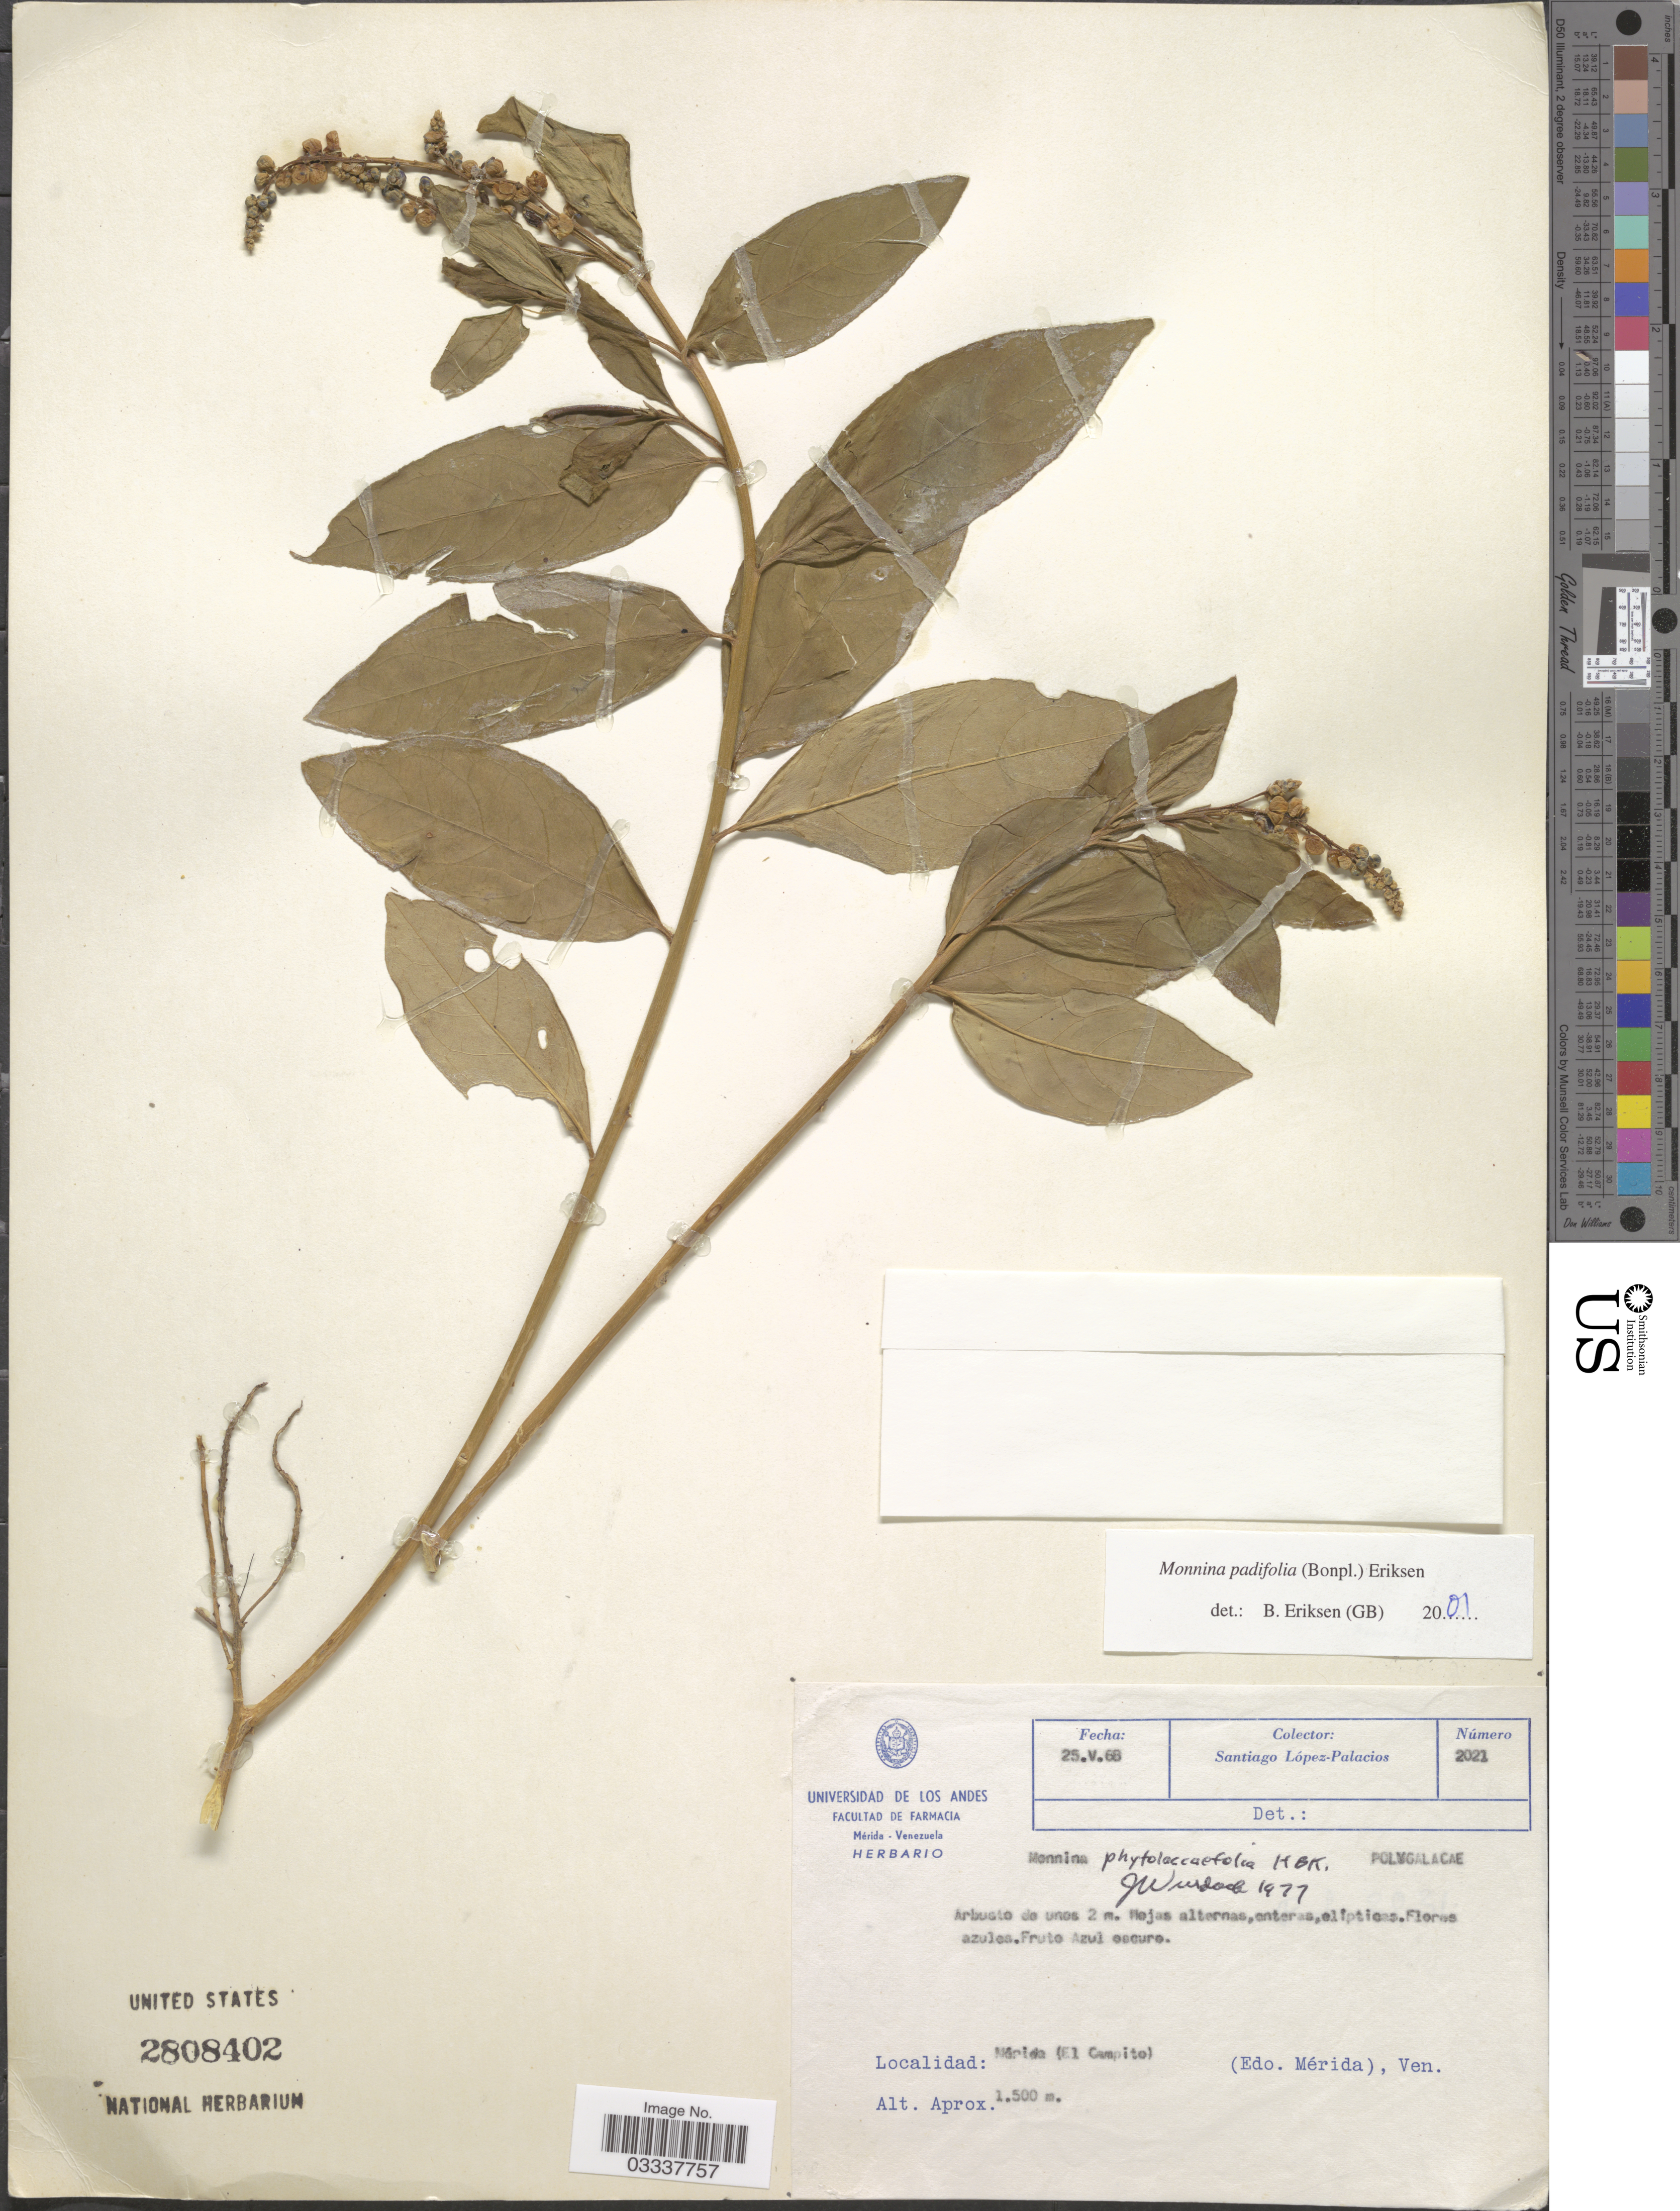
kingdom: Plantae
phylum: Tracheophyta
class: Magnoliopsida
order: Fabales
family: Polygalaceae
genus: Monnina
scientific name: Monnina padifolia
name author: (Bonpl.) Freire-Fierro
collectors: S. López-Palacios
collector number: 2021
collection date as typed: Transcribed d/m/y: 25/5/68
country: Venezuela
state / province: Mérida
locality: (El Campito).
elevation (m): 1500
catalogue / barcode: US 2808402